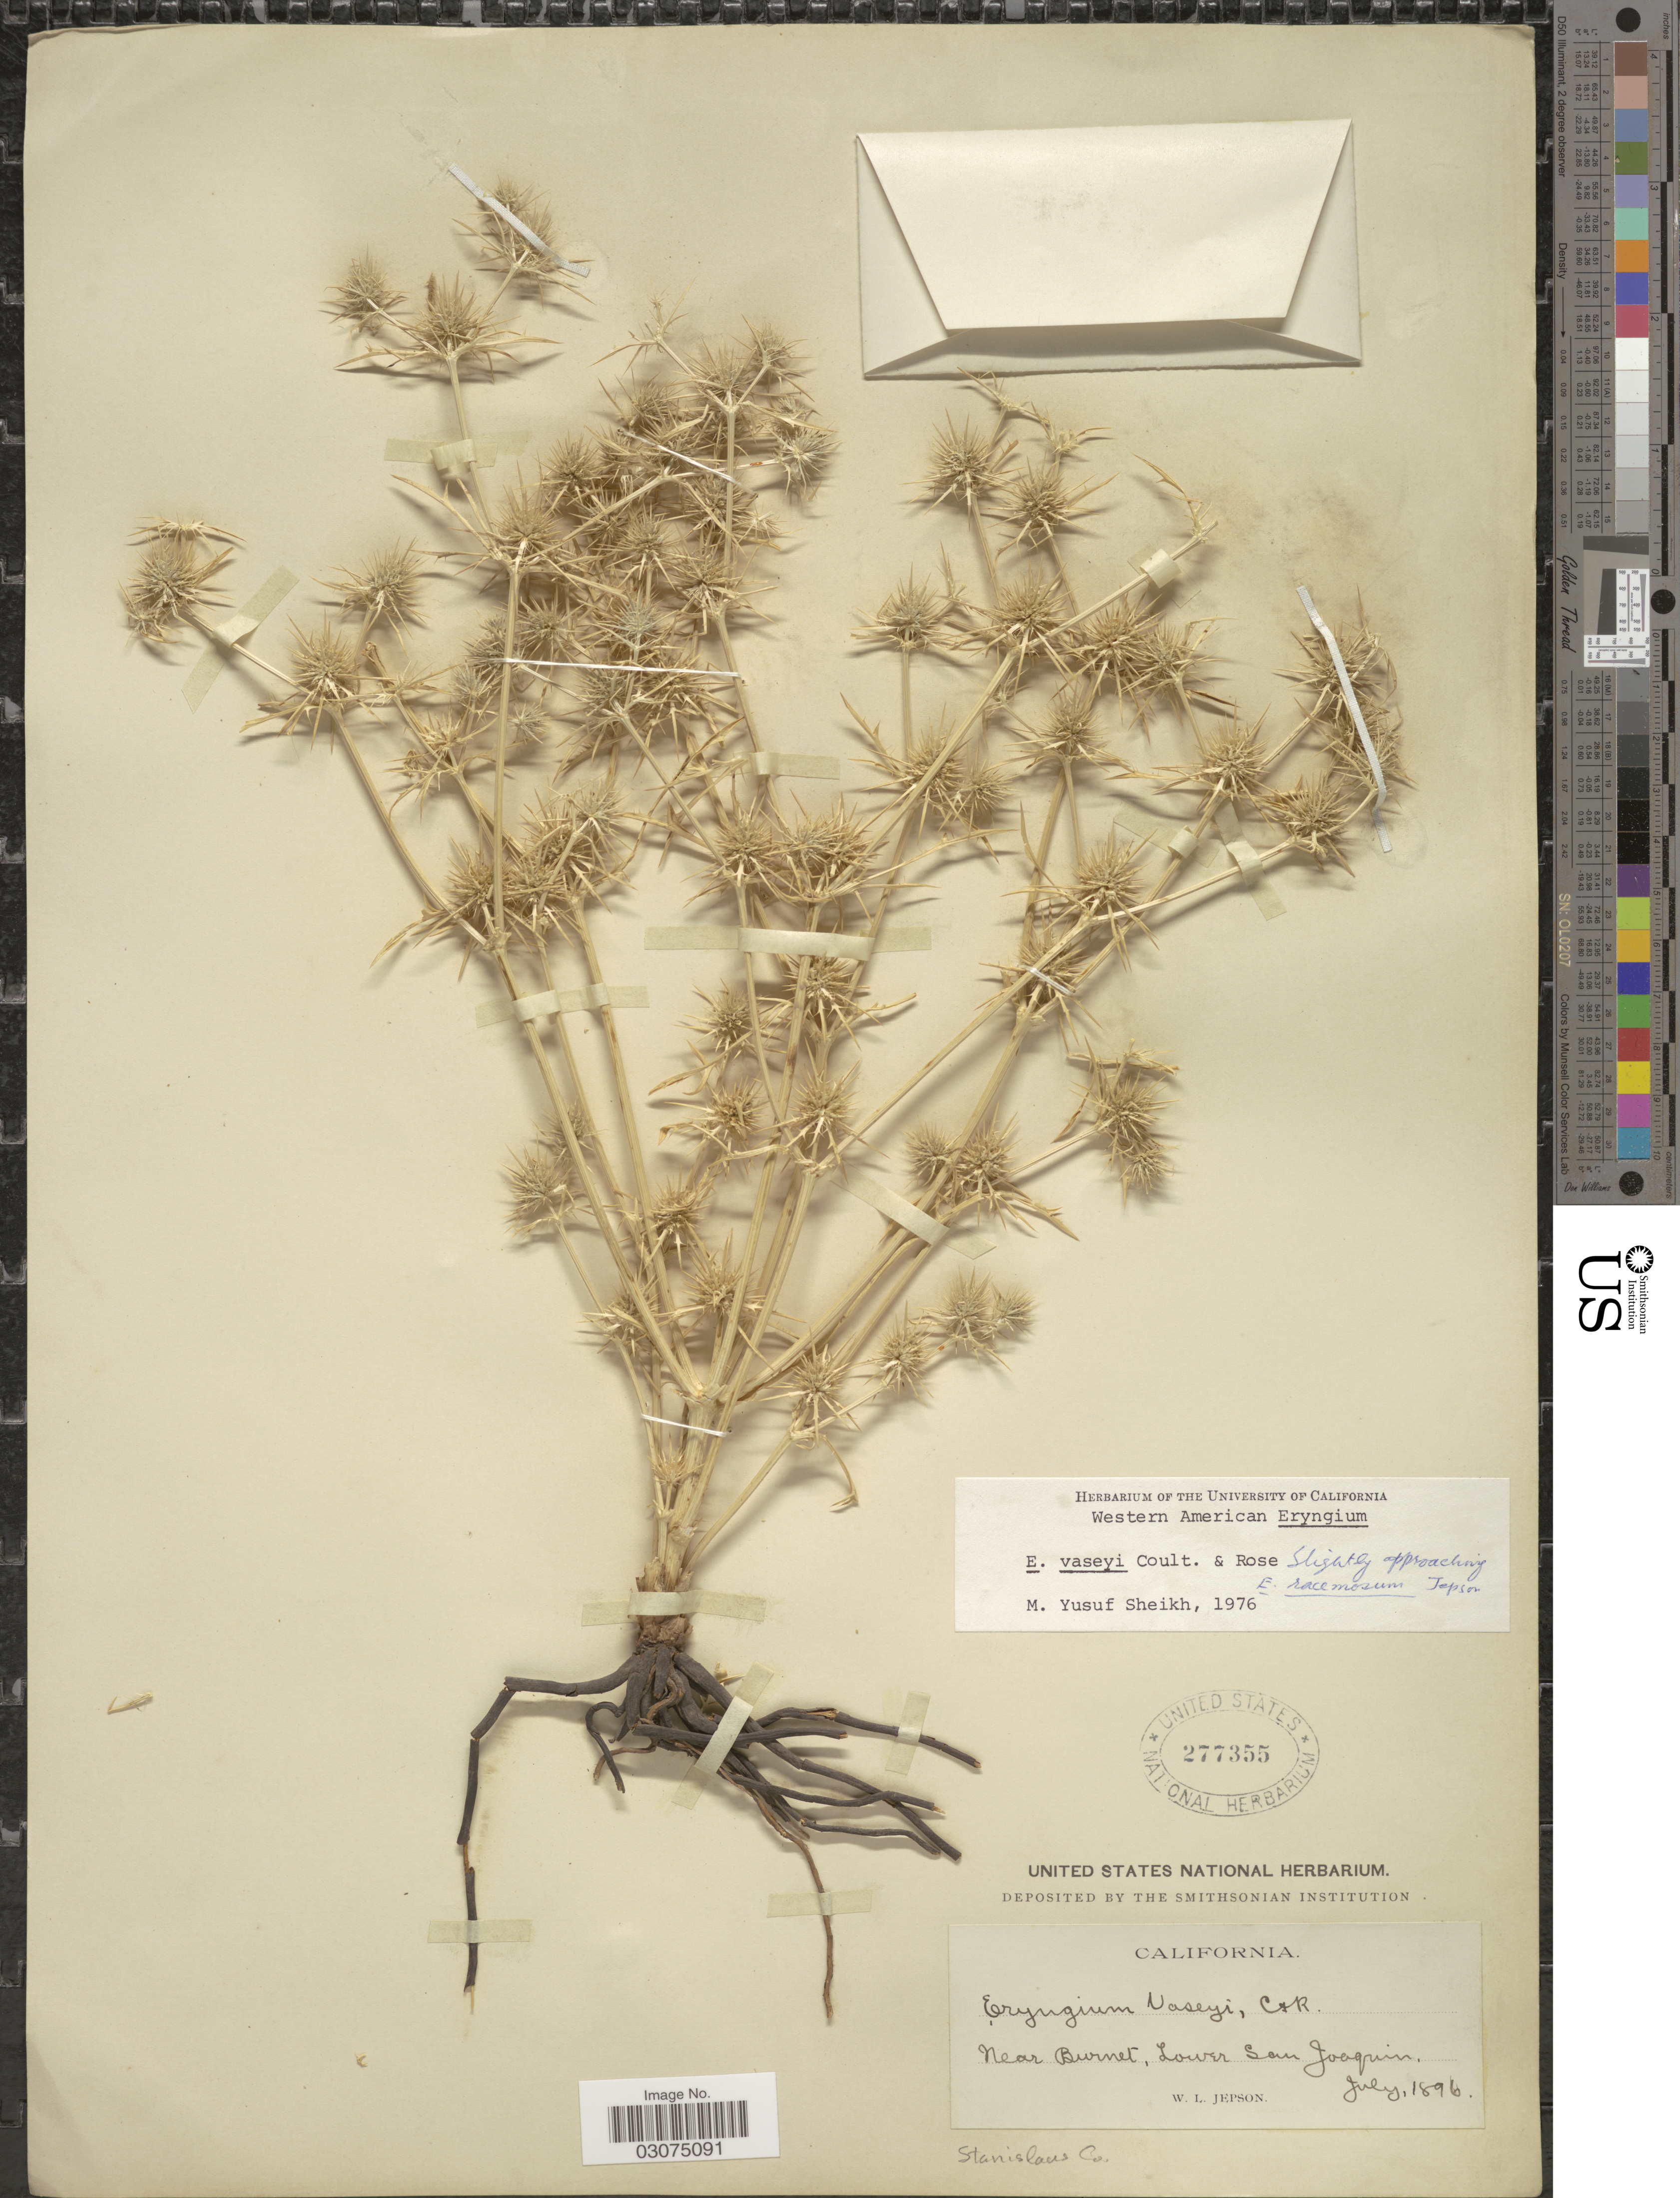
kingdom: Plantae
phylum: Tracheophyta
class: Magnoliopsida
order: Apiales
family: Apiaceae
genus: Eryngium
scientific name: Eryngium vaseyi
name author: J.M. Coult. & Rose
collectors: W. L. Jepson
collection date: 1896-07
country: United States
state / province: California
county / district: Stanislaus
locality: Near Burnet, Lower San Joaquin. Stanislaus Co.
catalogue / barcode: US 277355